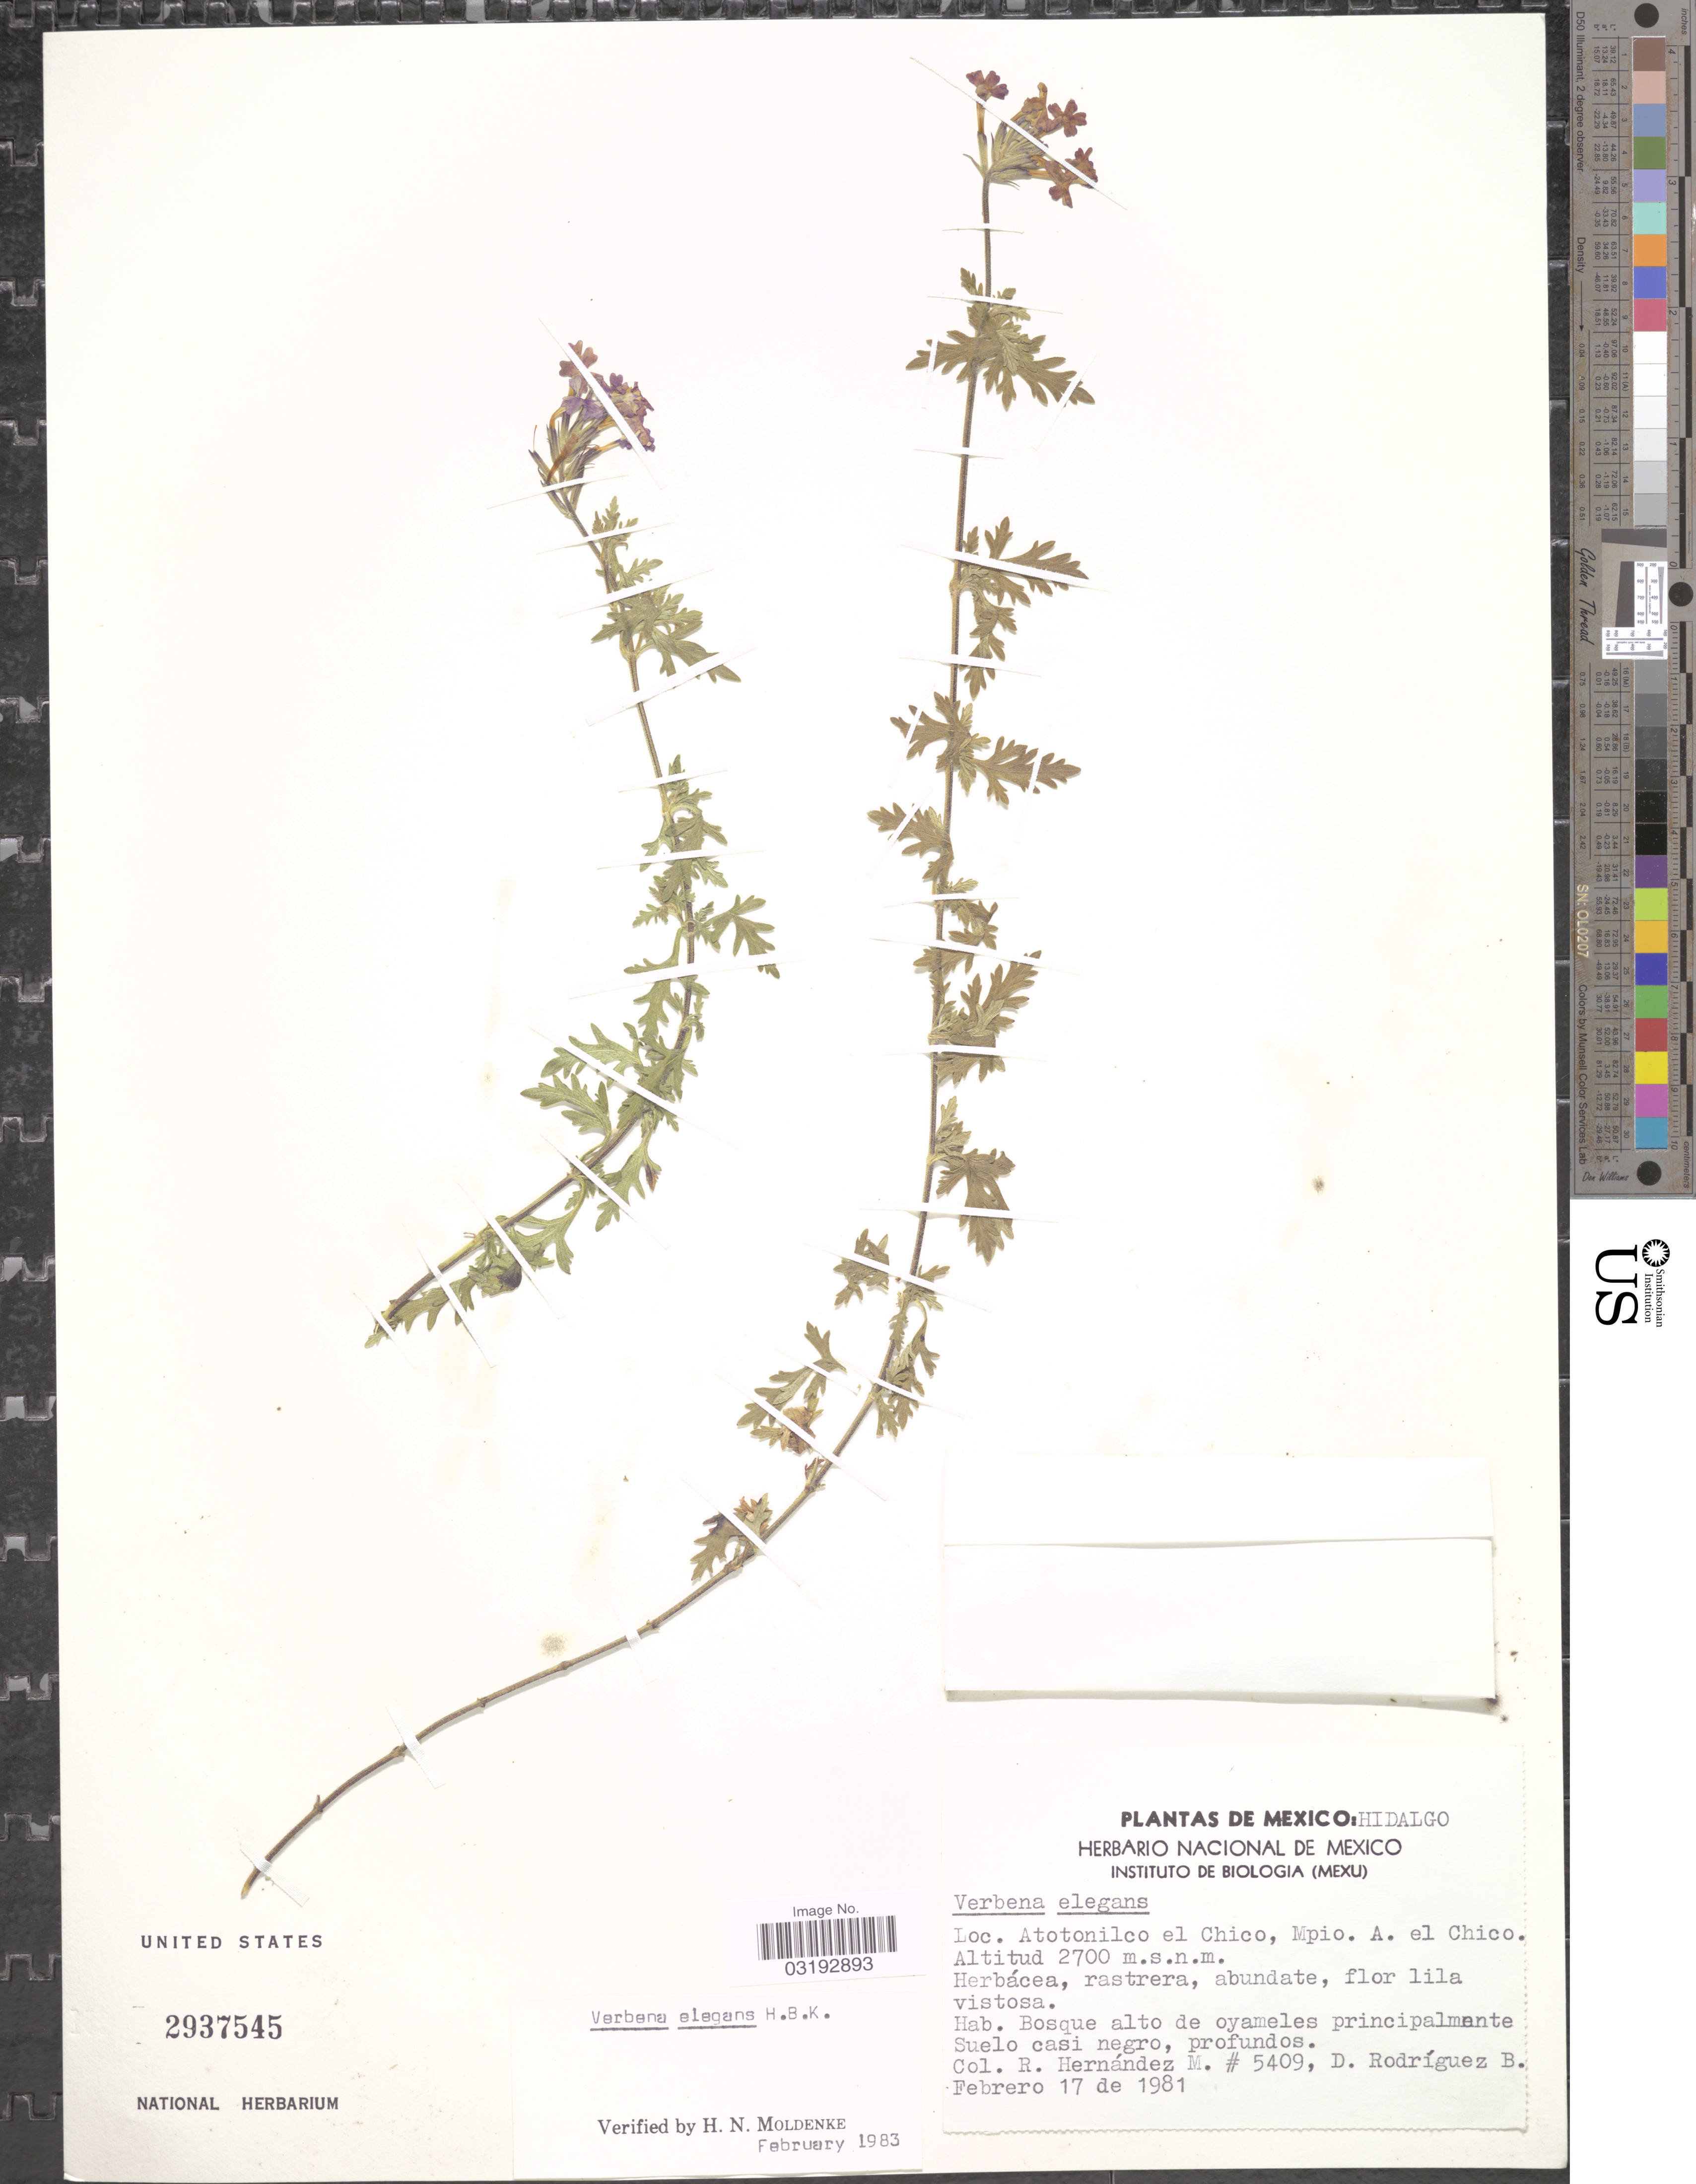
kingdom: Plantae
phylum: Tracheophyta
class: Magnoliopsida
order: Lamiales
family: Verbenaceae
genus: Verbena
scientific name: Verbena elegans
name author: Kunth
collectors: R. Hernández M. & D. Rodríguez B.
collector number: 5409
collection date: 1981-02-17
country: Mexico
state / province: Hidalgo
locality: Atotonilco el Chico, Mpio. A. el Chico.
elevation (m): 2700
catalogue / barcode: US 2937545